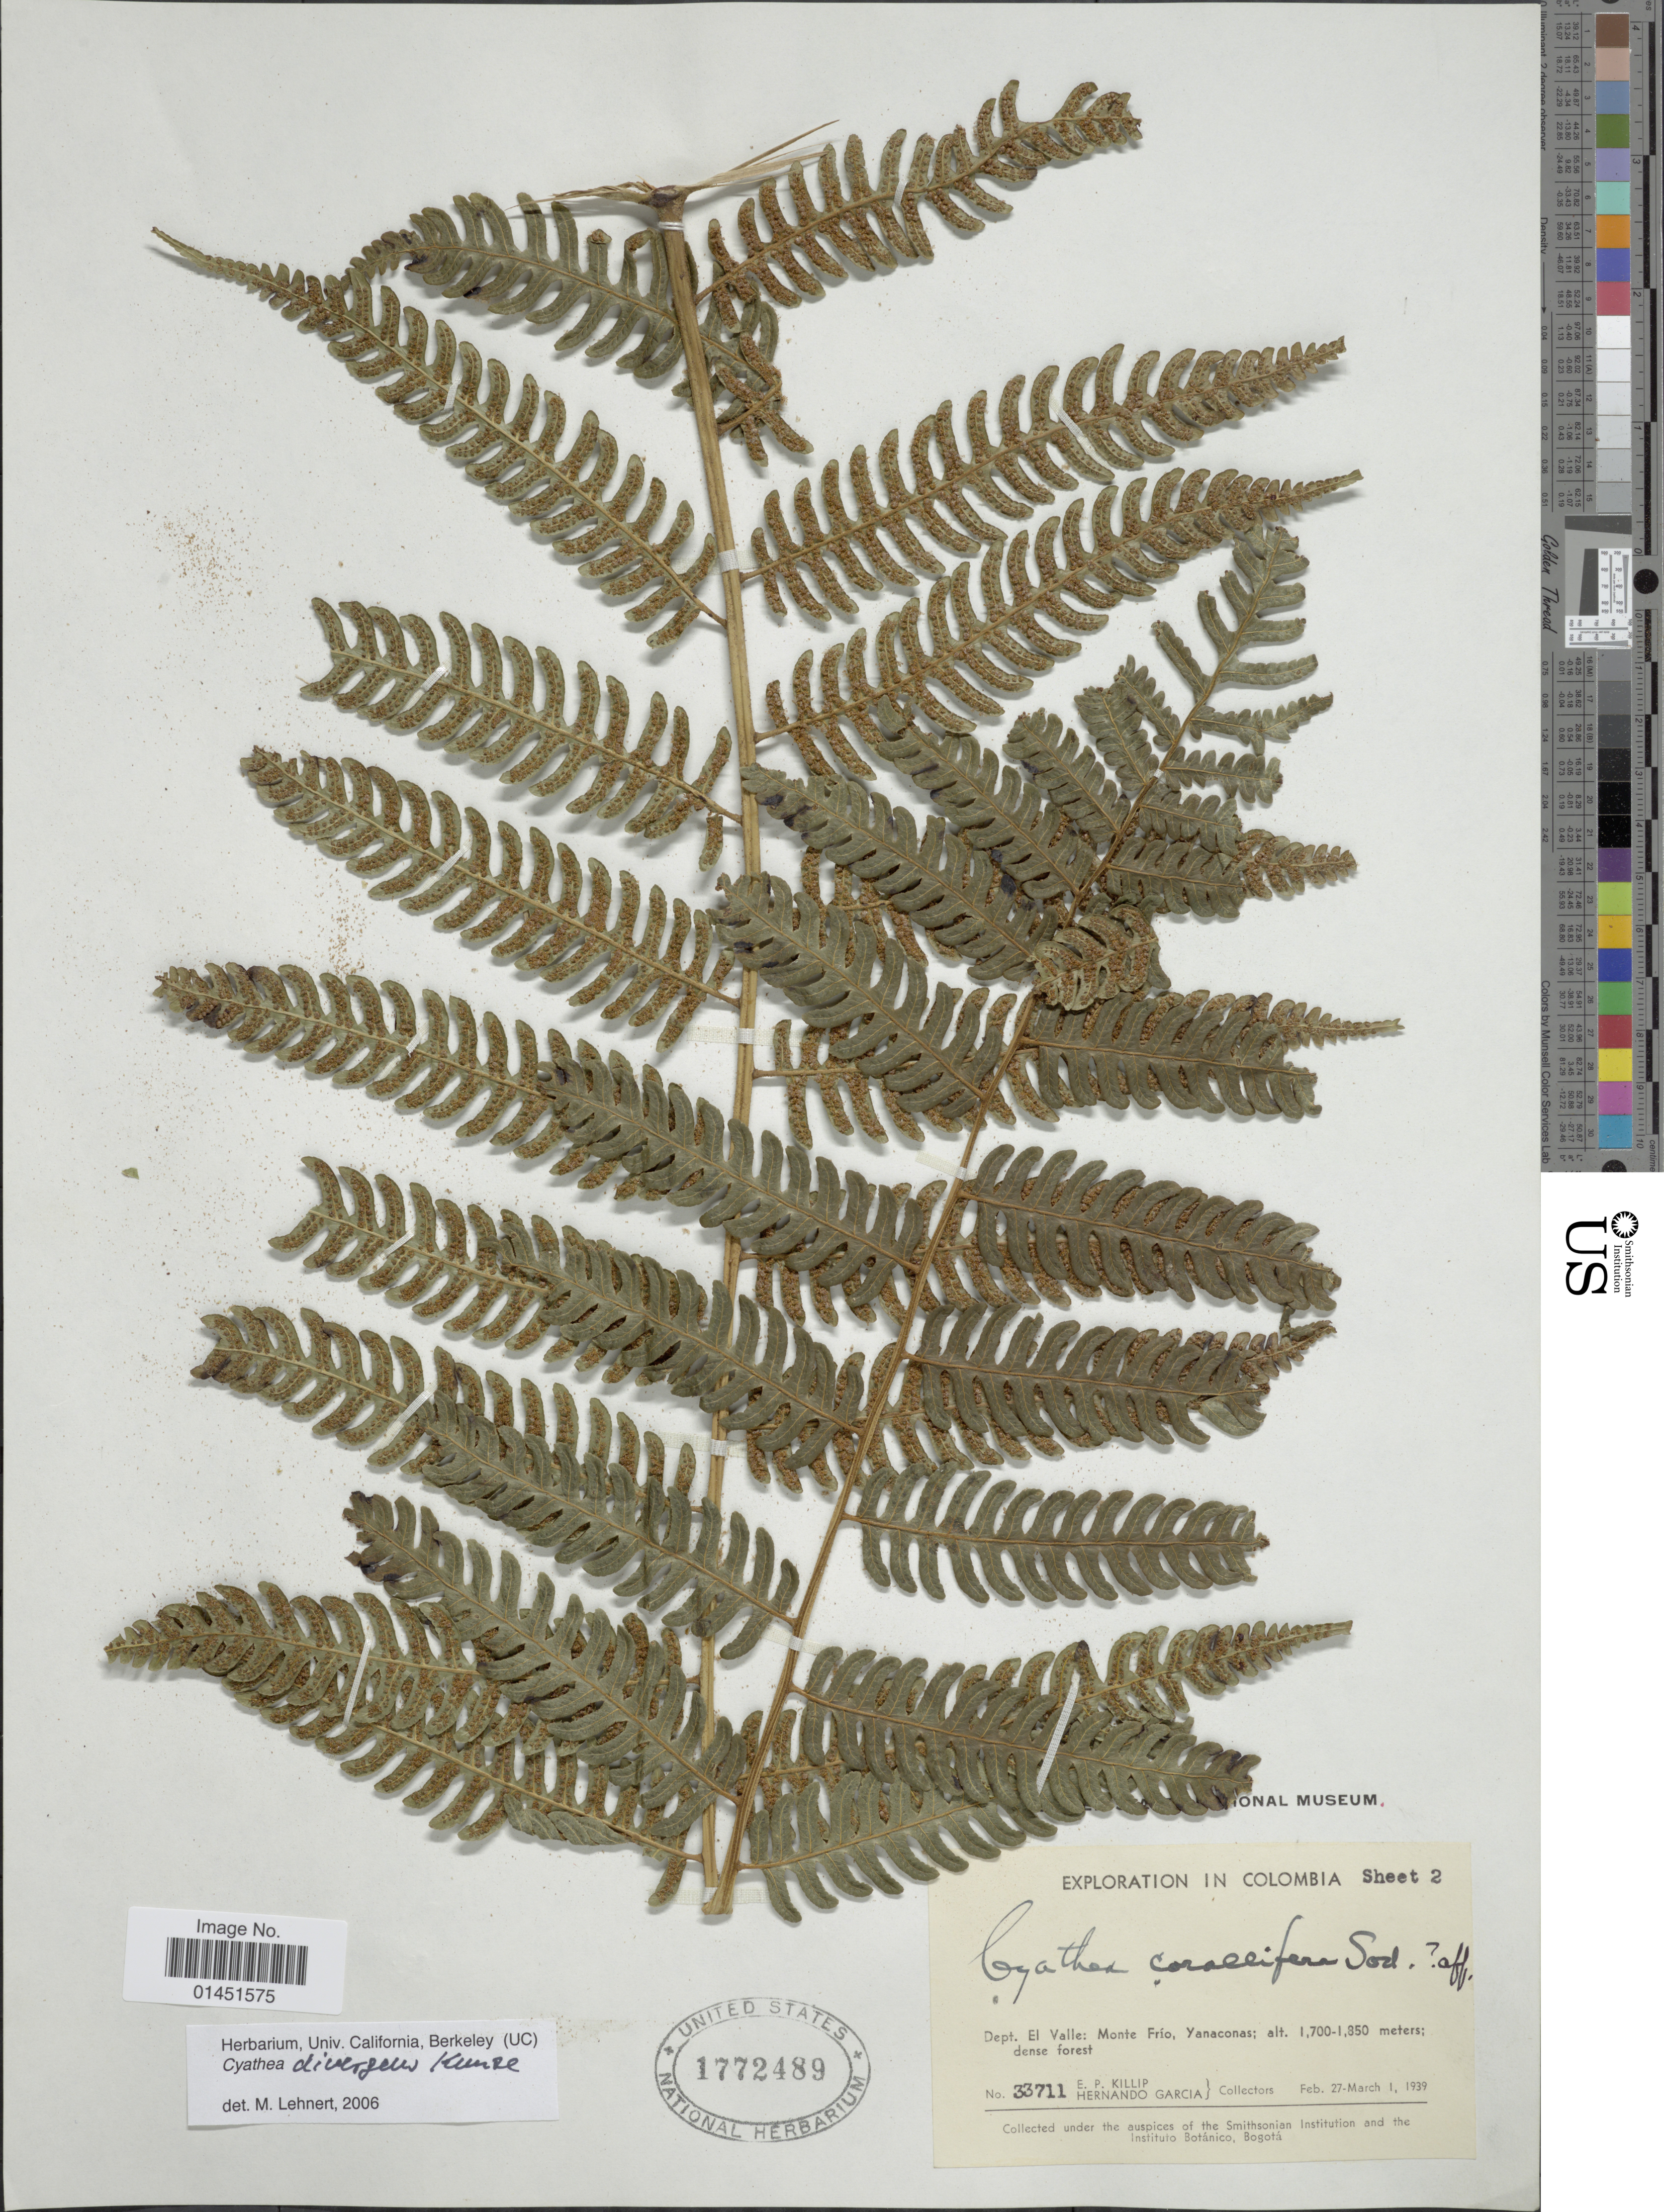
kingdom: Plantae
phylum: Tracheophyta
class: Polypodiopsida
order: Cyatheales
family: Cyatheaceae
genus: Cyathea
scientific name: Cyathea divergens var. divergens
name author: Kunze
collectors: E. P. Killip & H. Garcia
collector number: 33711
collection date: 1939-02-27/1939-03-01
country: Colombia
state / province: Valle del Cauca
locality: Dept. El Valle: Monte Frio, Yanaconas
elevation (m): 1700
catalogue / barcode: US 1772489